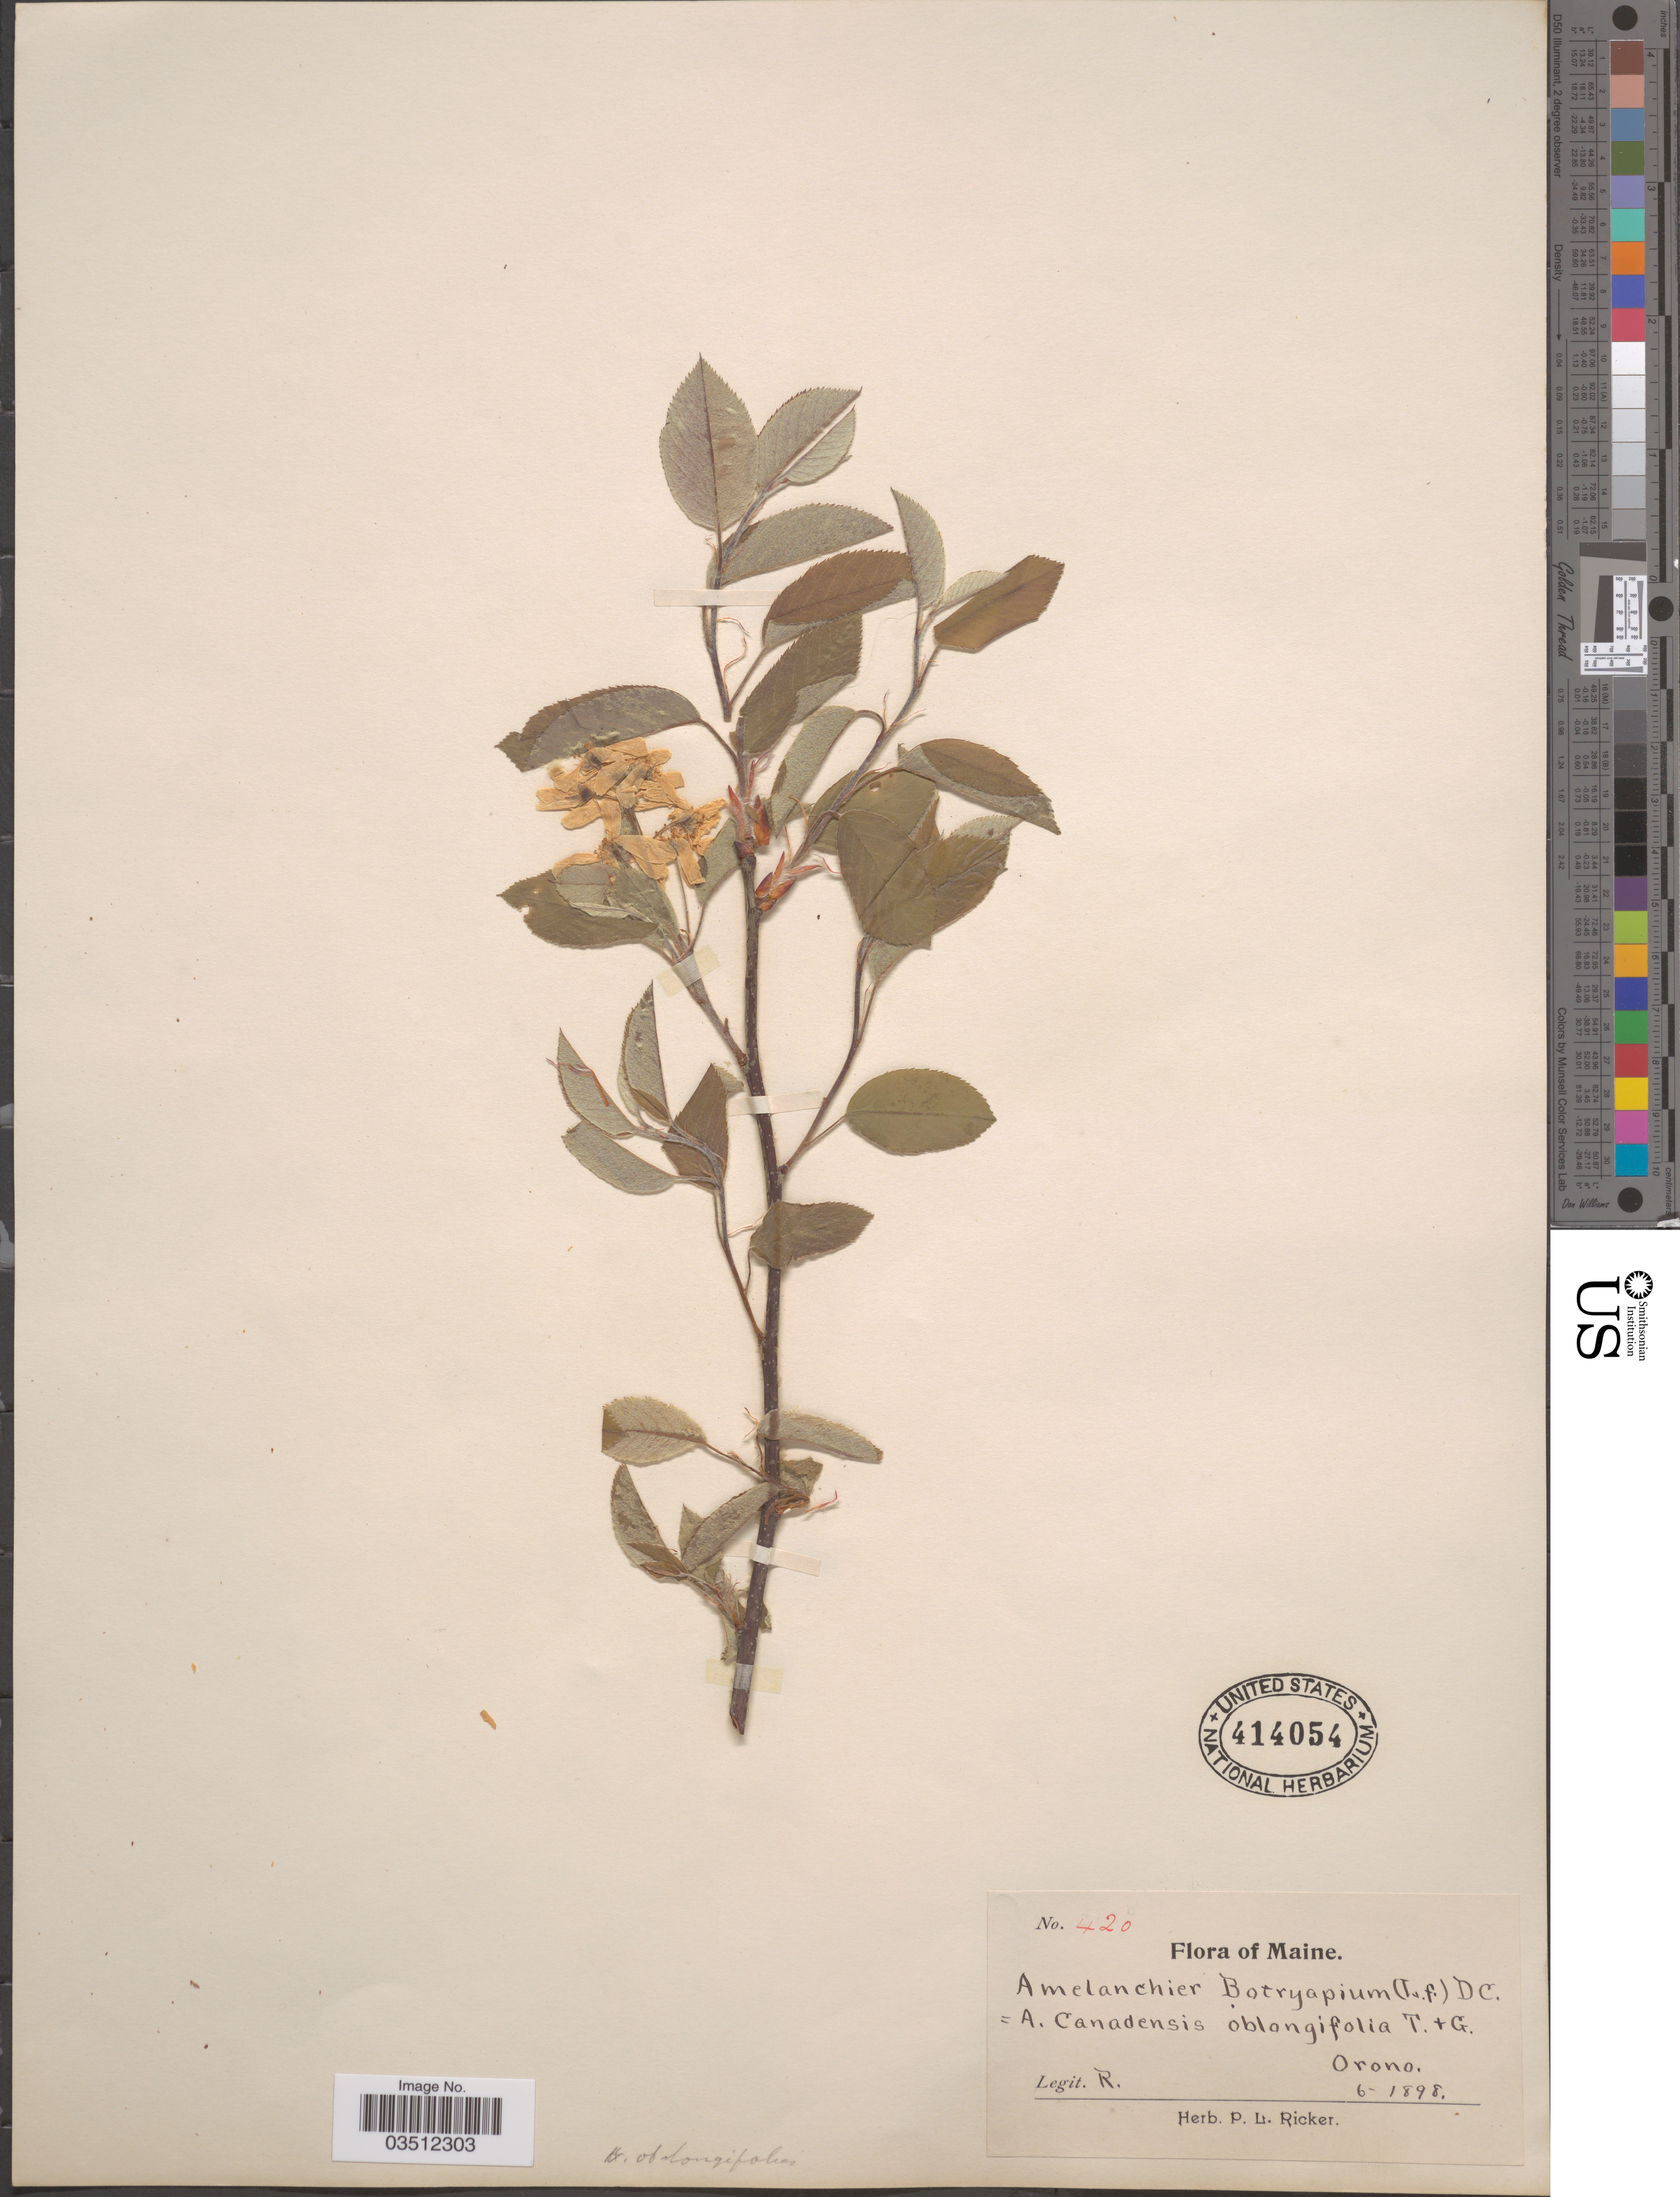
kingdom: Plantae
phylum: Tracheophyta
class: Magnoliopsida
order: Rosales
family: Rosaceae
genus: Amelanchier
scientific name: Amelanchier intermedia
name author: Spach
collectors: P. Ricker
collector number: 420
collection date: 1898-06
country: United States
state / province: Maine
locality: Orono.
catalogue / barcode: US 414054